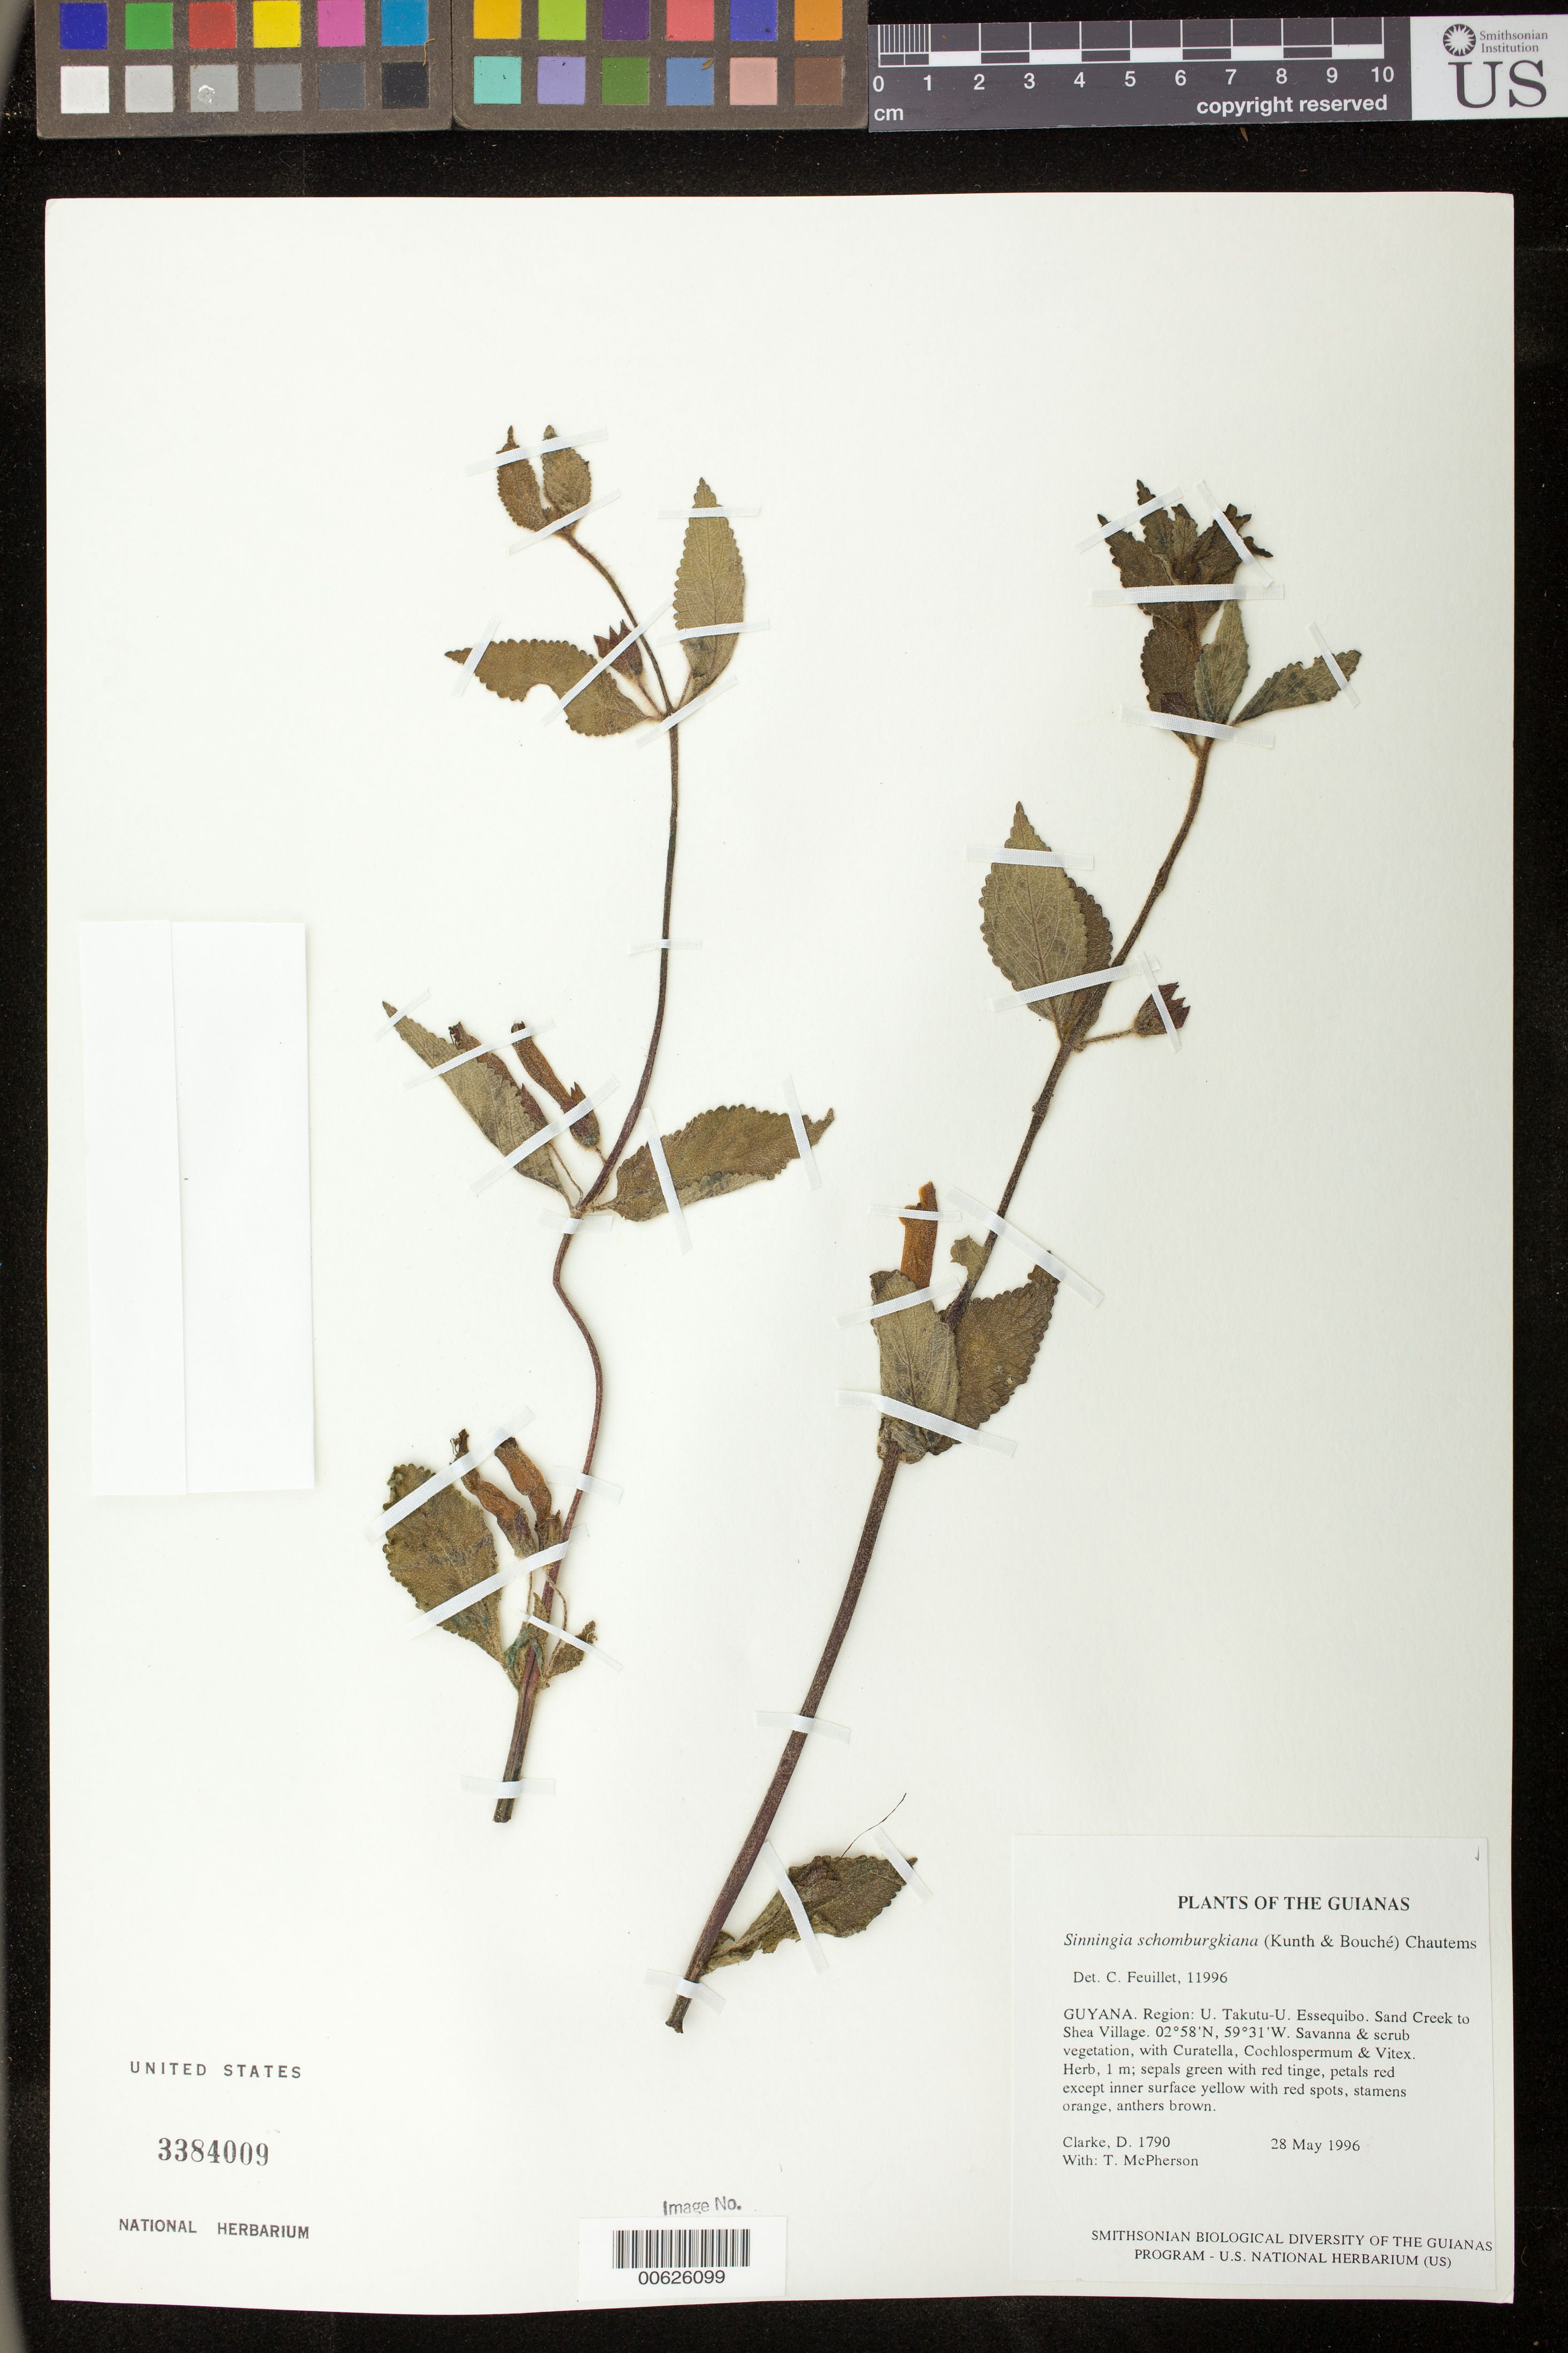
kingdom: Plantae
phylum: Tracheophyta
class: Magnoliopsida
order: Lamiales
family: Gesneriaceae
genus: Sinningia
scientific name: Sinningia schomburgkiana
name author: (Kunth & C.D. Bouché) Chautems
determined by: Feuillet, C.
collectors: H. D. Clarke & T. McPherson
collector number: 1790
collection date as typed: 28 May 1996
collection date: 1996-05-28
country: Guyana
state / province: U. Takutu-U. Essequibo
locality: Sand Creek to Shea Village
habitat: Savanna and scrub vegetation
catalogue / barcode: US 3384009